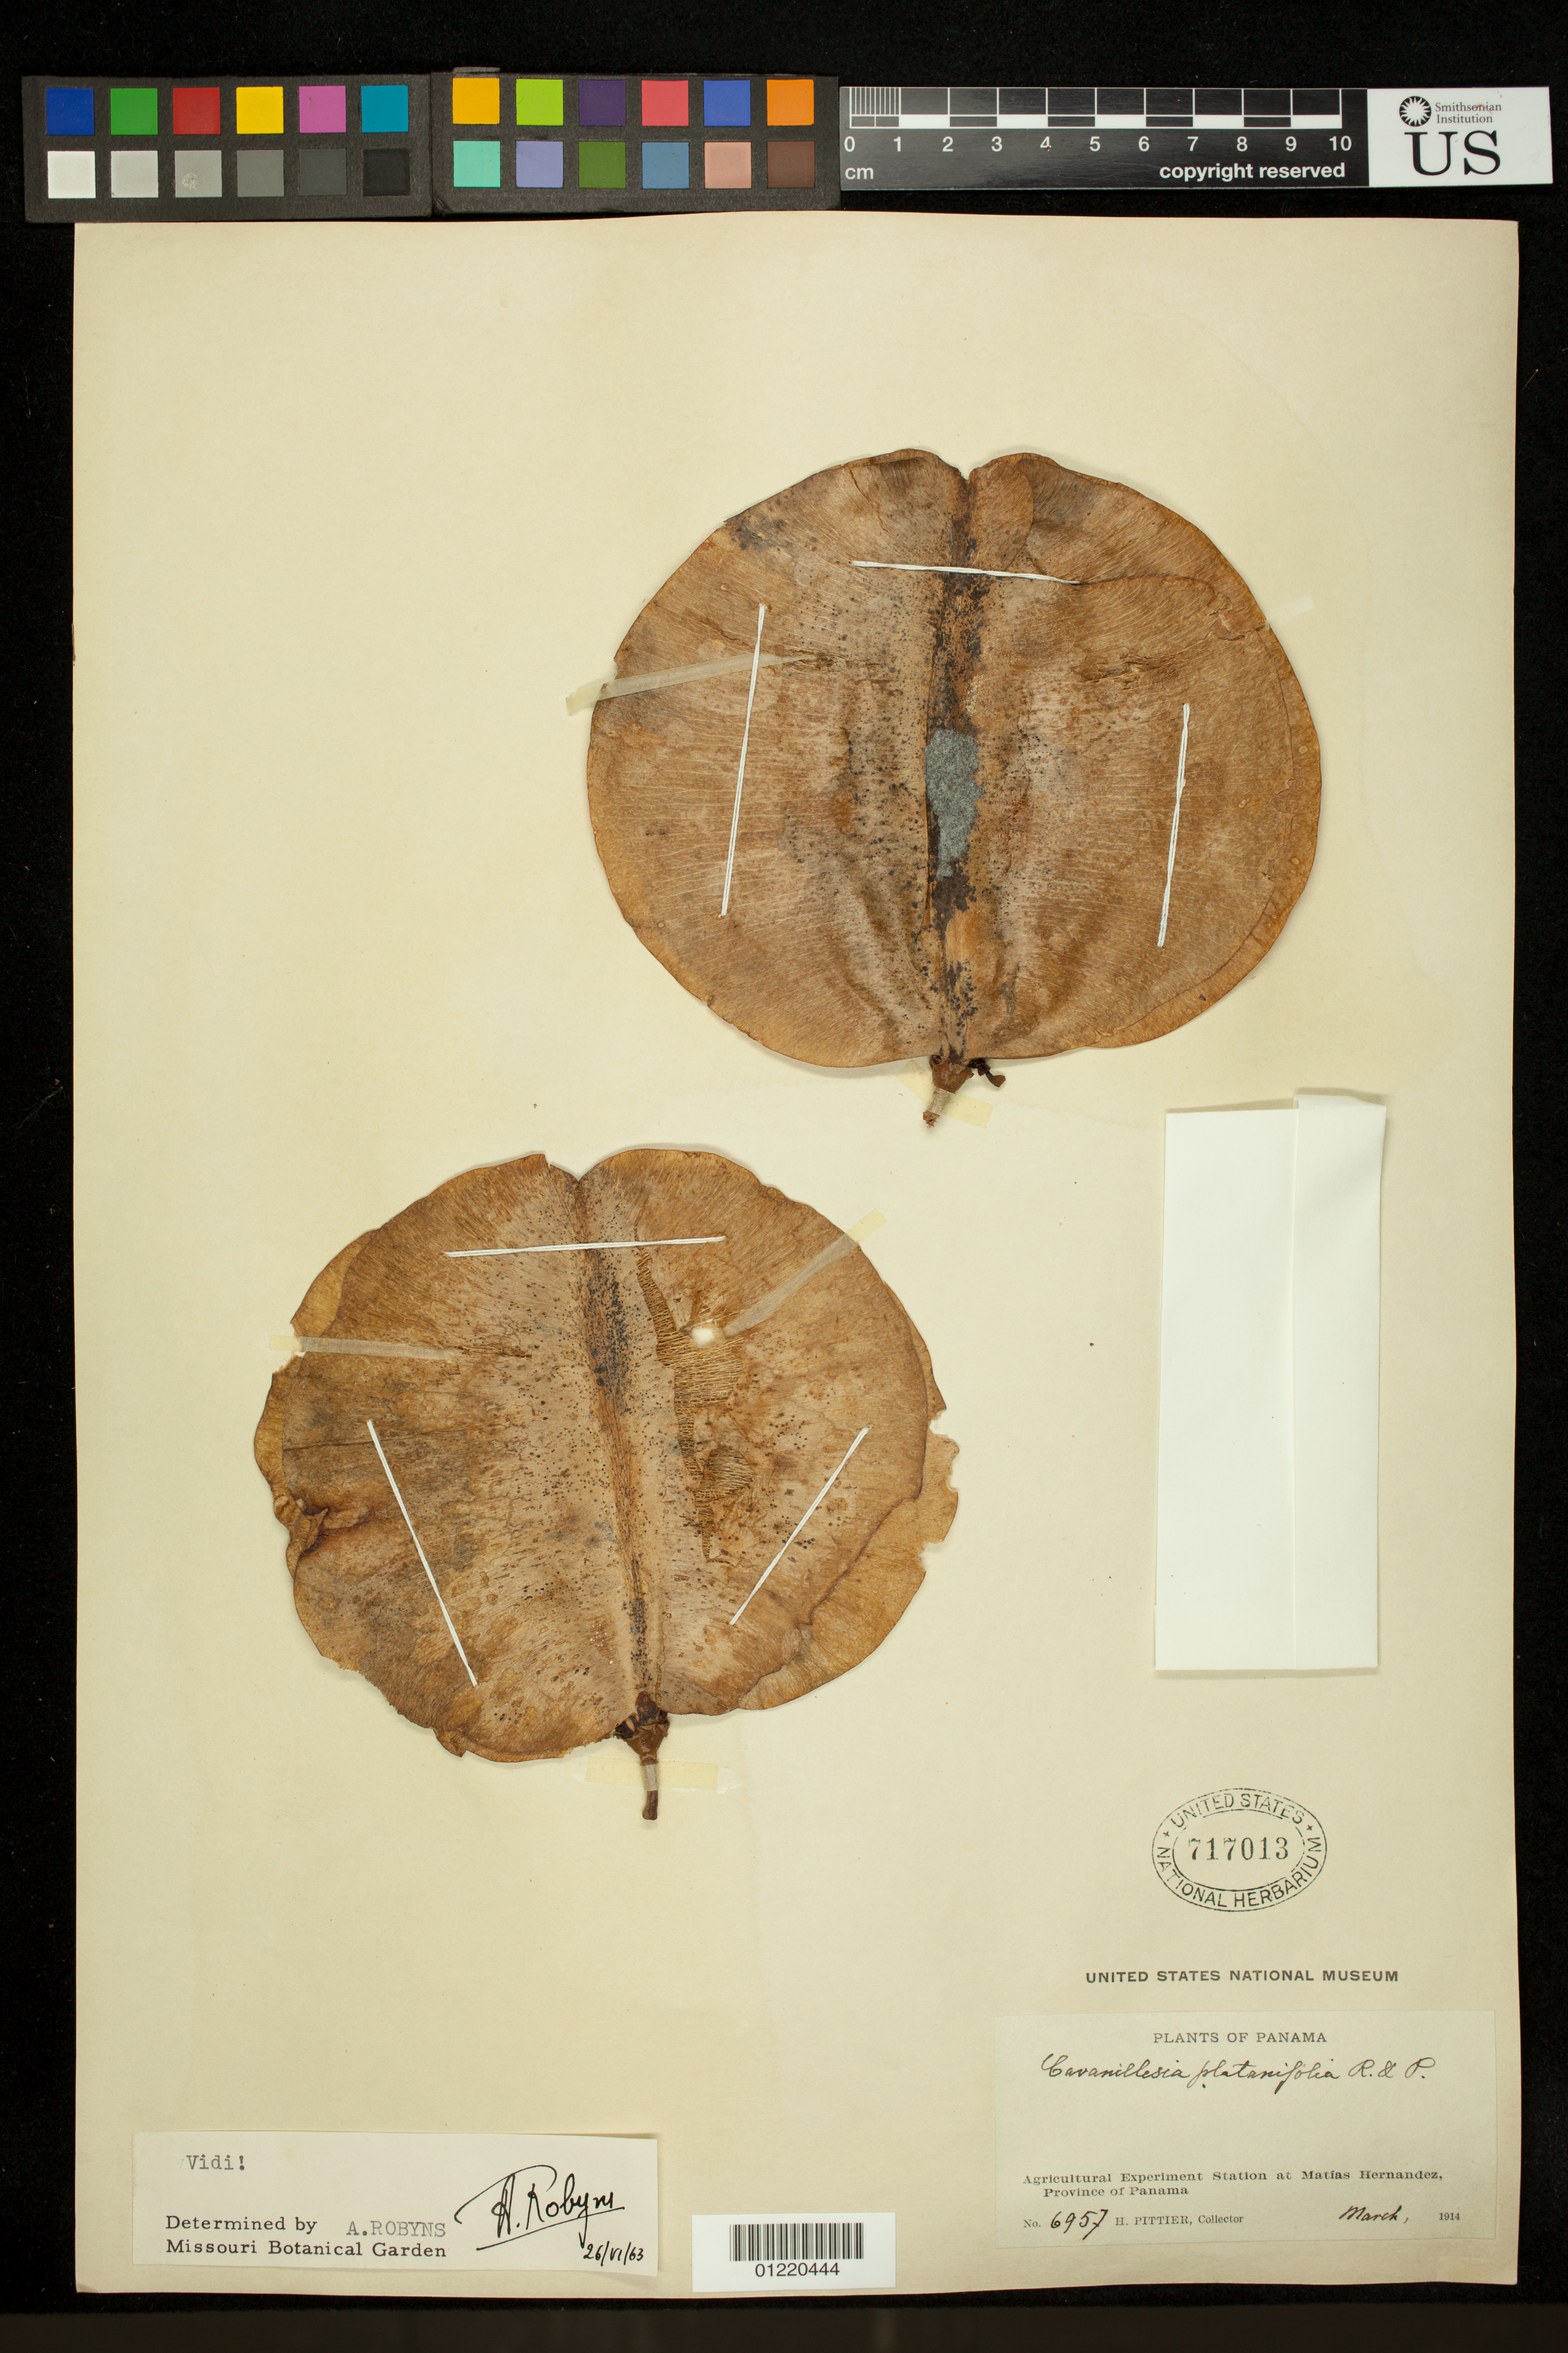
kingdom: Plantae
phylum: Tracheophyta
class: Magnoliopsida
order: Malvales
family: Malvaceae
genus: Cavanillesia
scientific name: Cavanillesia platanifolia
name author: (Bonpl.) Kunth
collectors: H. F. Pittier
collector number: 6957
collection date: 1914-03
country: Panama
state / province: Panamá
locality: Agricultural Experiemental Station at Matias Hernendez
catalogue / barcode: US 717013